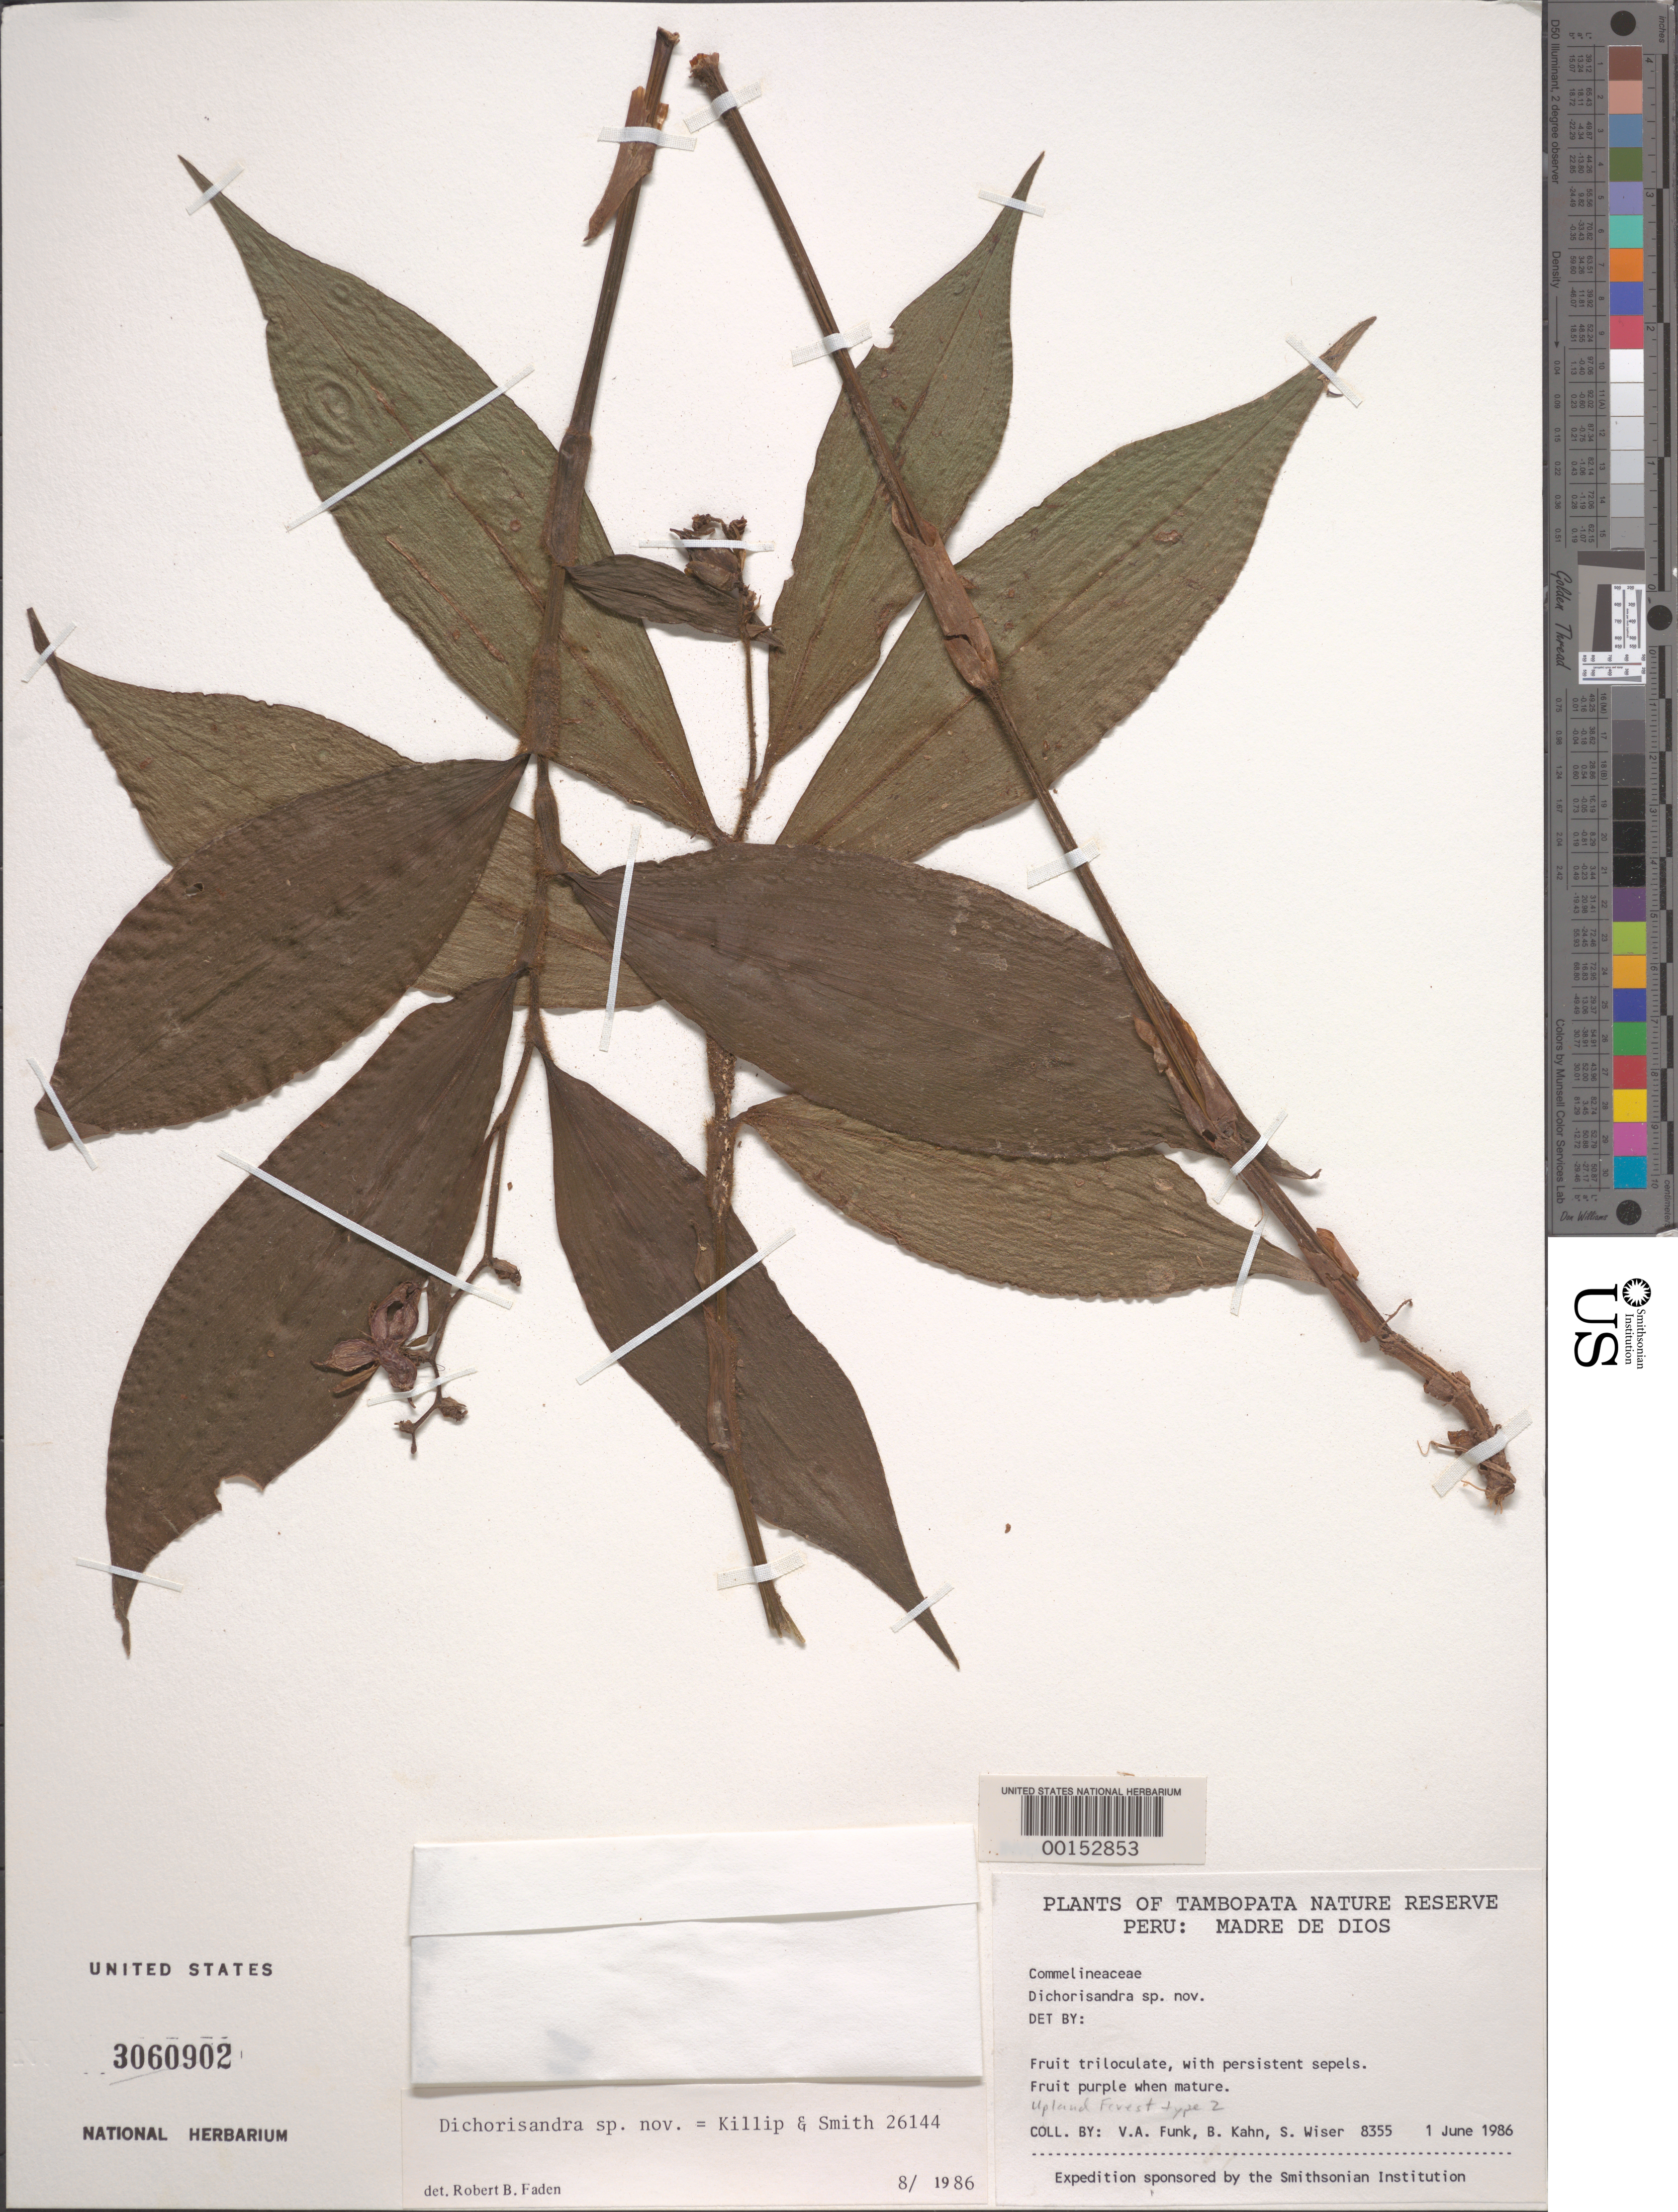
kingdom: Plantae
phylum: Tracheophyta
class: Liliopsida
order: Commelinales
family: Commelinaceae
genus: Dichorisandra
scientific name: Dichorisandra sp. nov.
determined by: Faden, Robert B., (US), Smithsonian Institution - National Museum of Natural History (UNITED STATES)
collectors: V. Funk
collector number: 8355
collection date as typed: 01 Jun 1986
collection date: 1986-06-01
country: Peru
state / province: Madre de Dios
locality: Tambopata nature reserve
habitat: Upland forest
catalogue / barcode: US 3060902